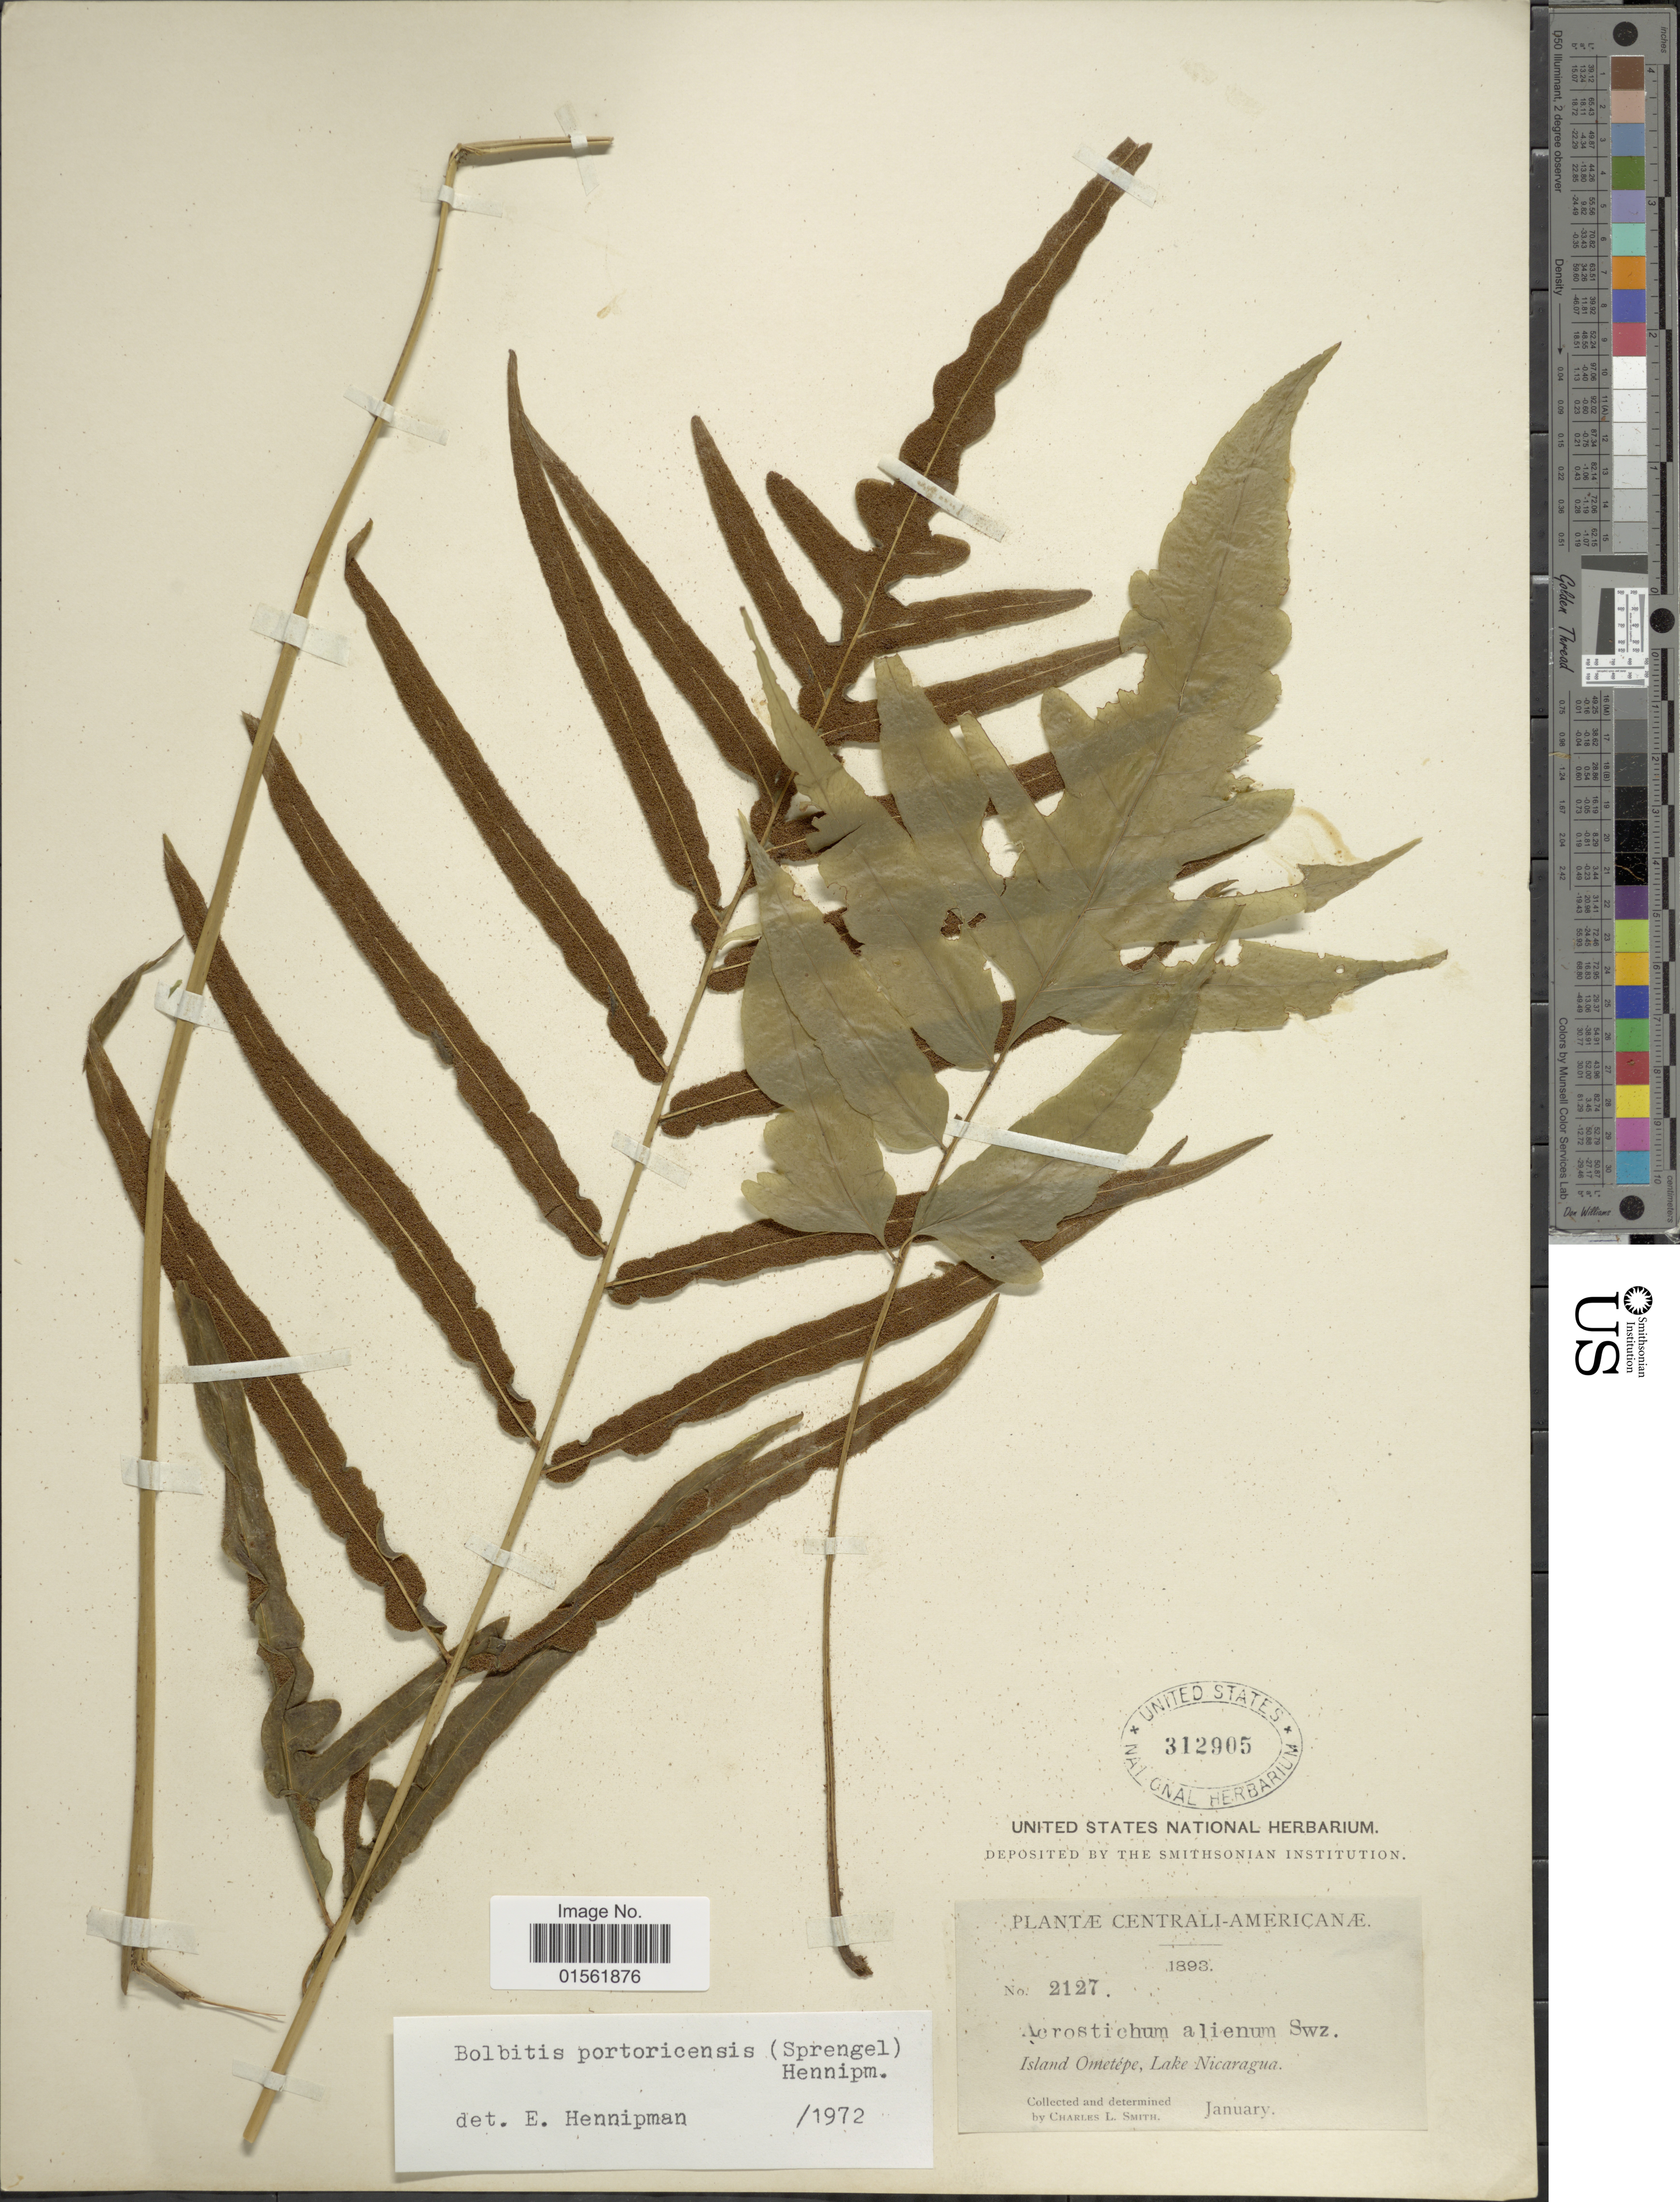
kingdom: Plantae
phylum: Tracheophyta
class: Polypodiopsida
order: Polypodiales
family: Dryopteridaceae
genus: Bolbitis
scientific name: Bolbitis portoricensis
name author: (Spreng.) Hennipman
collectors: C. L. Smith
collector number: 2127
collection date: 1893-01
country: Nicaragua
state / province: Rivas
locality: Centrali-Americanæ. Island Ometépe, Lake Nicaragua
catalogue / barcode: US 312905